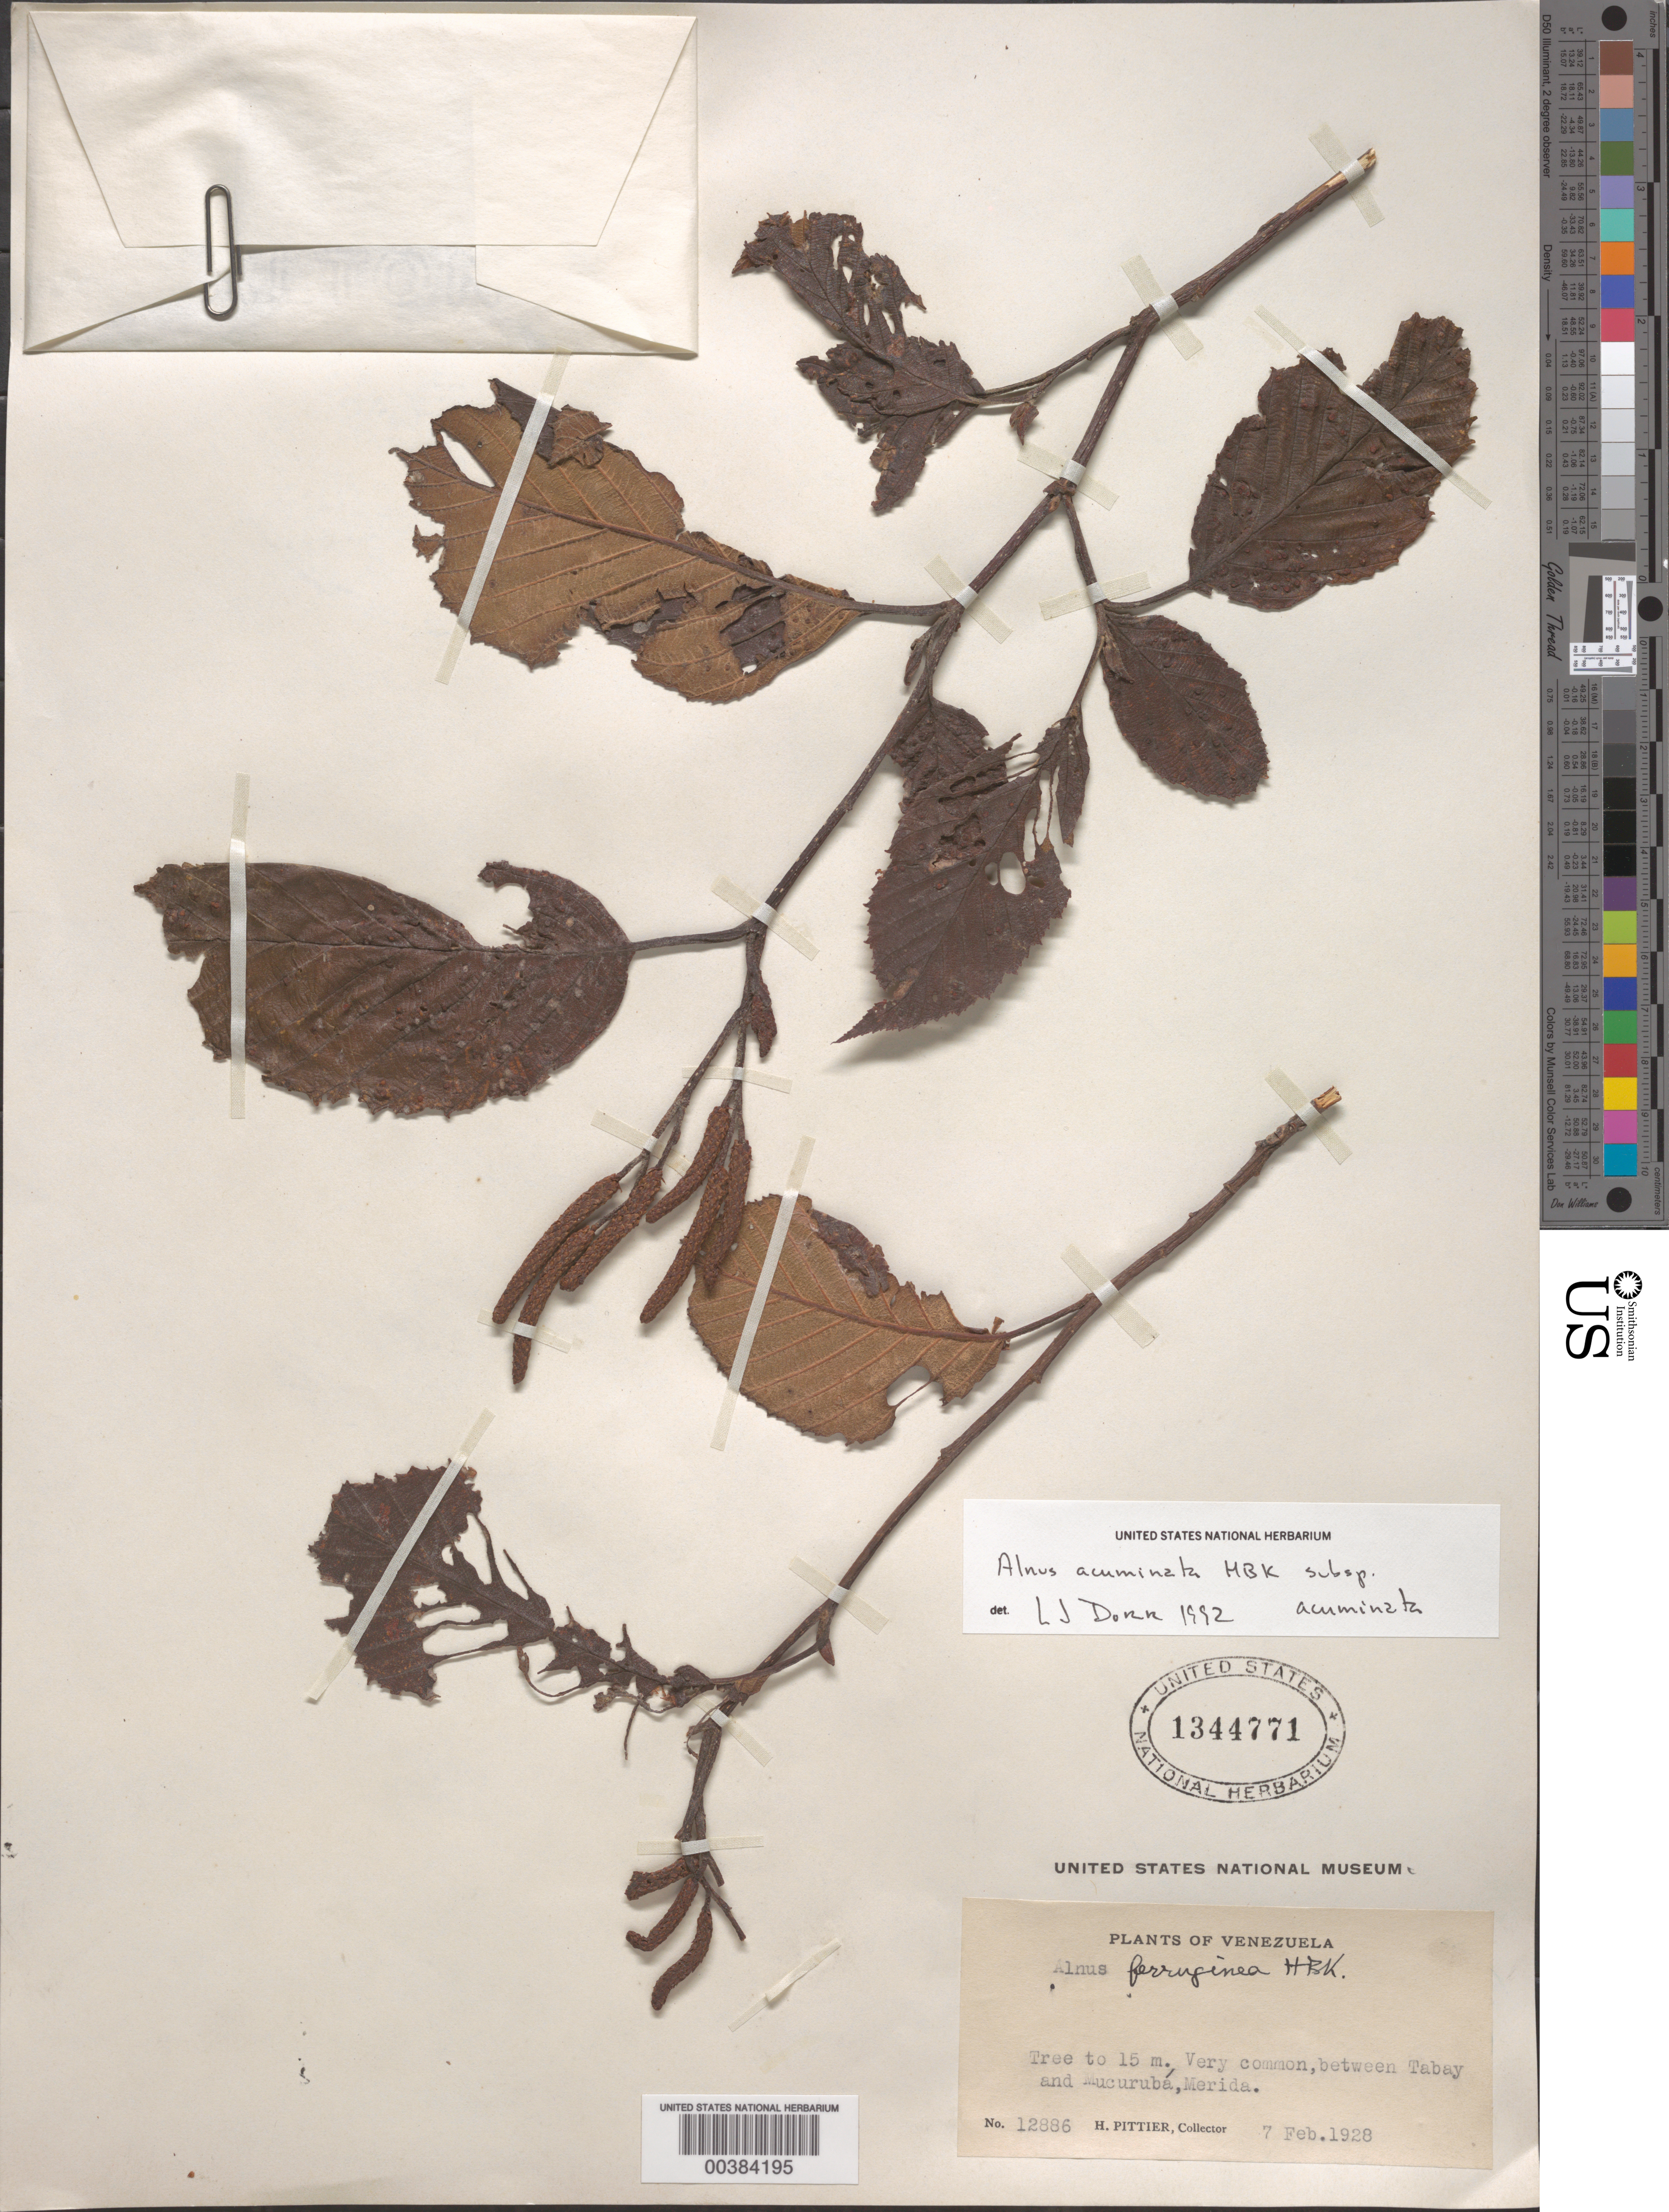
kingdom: Plantae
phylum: Tracheophyta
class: Magnoliopsida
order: Fagales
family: Betulaceae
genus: Alnus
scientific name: Alnus acuminata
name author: Kunth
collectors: H. F. Pittier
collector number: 12886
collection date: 1928-02-07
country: Venezuela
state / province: Mérida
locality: Very common, between Tabay and Mucurubá.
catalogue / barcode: US 1344771